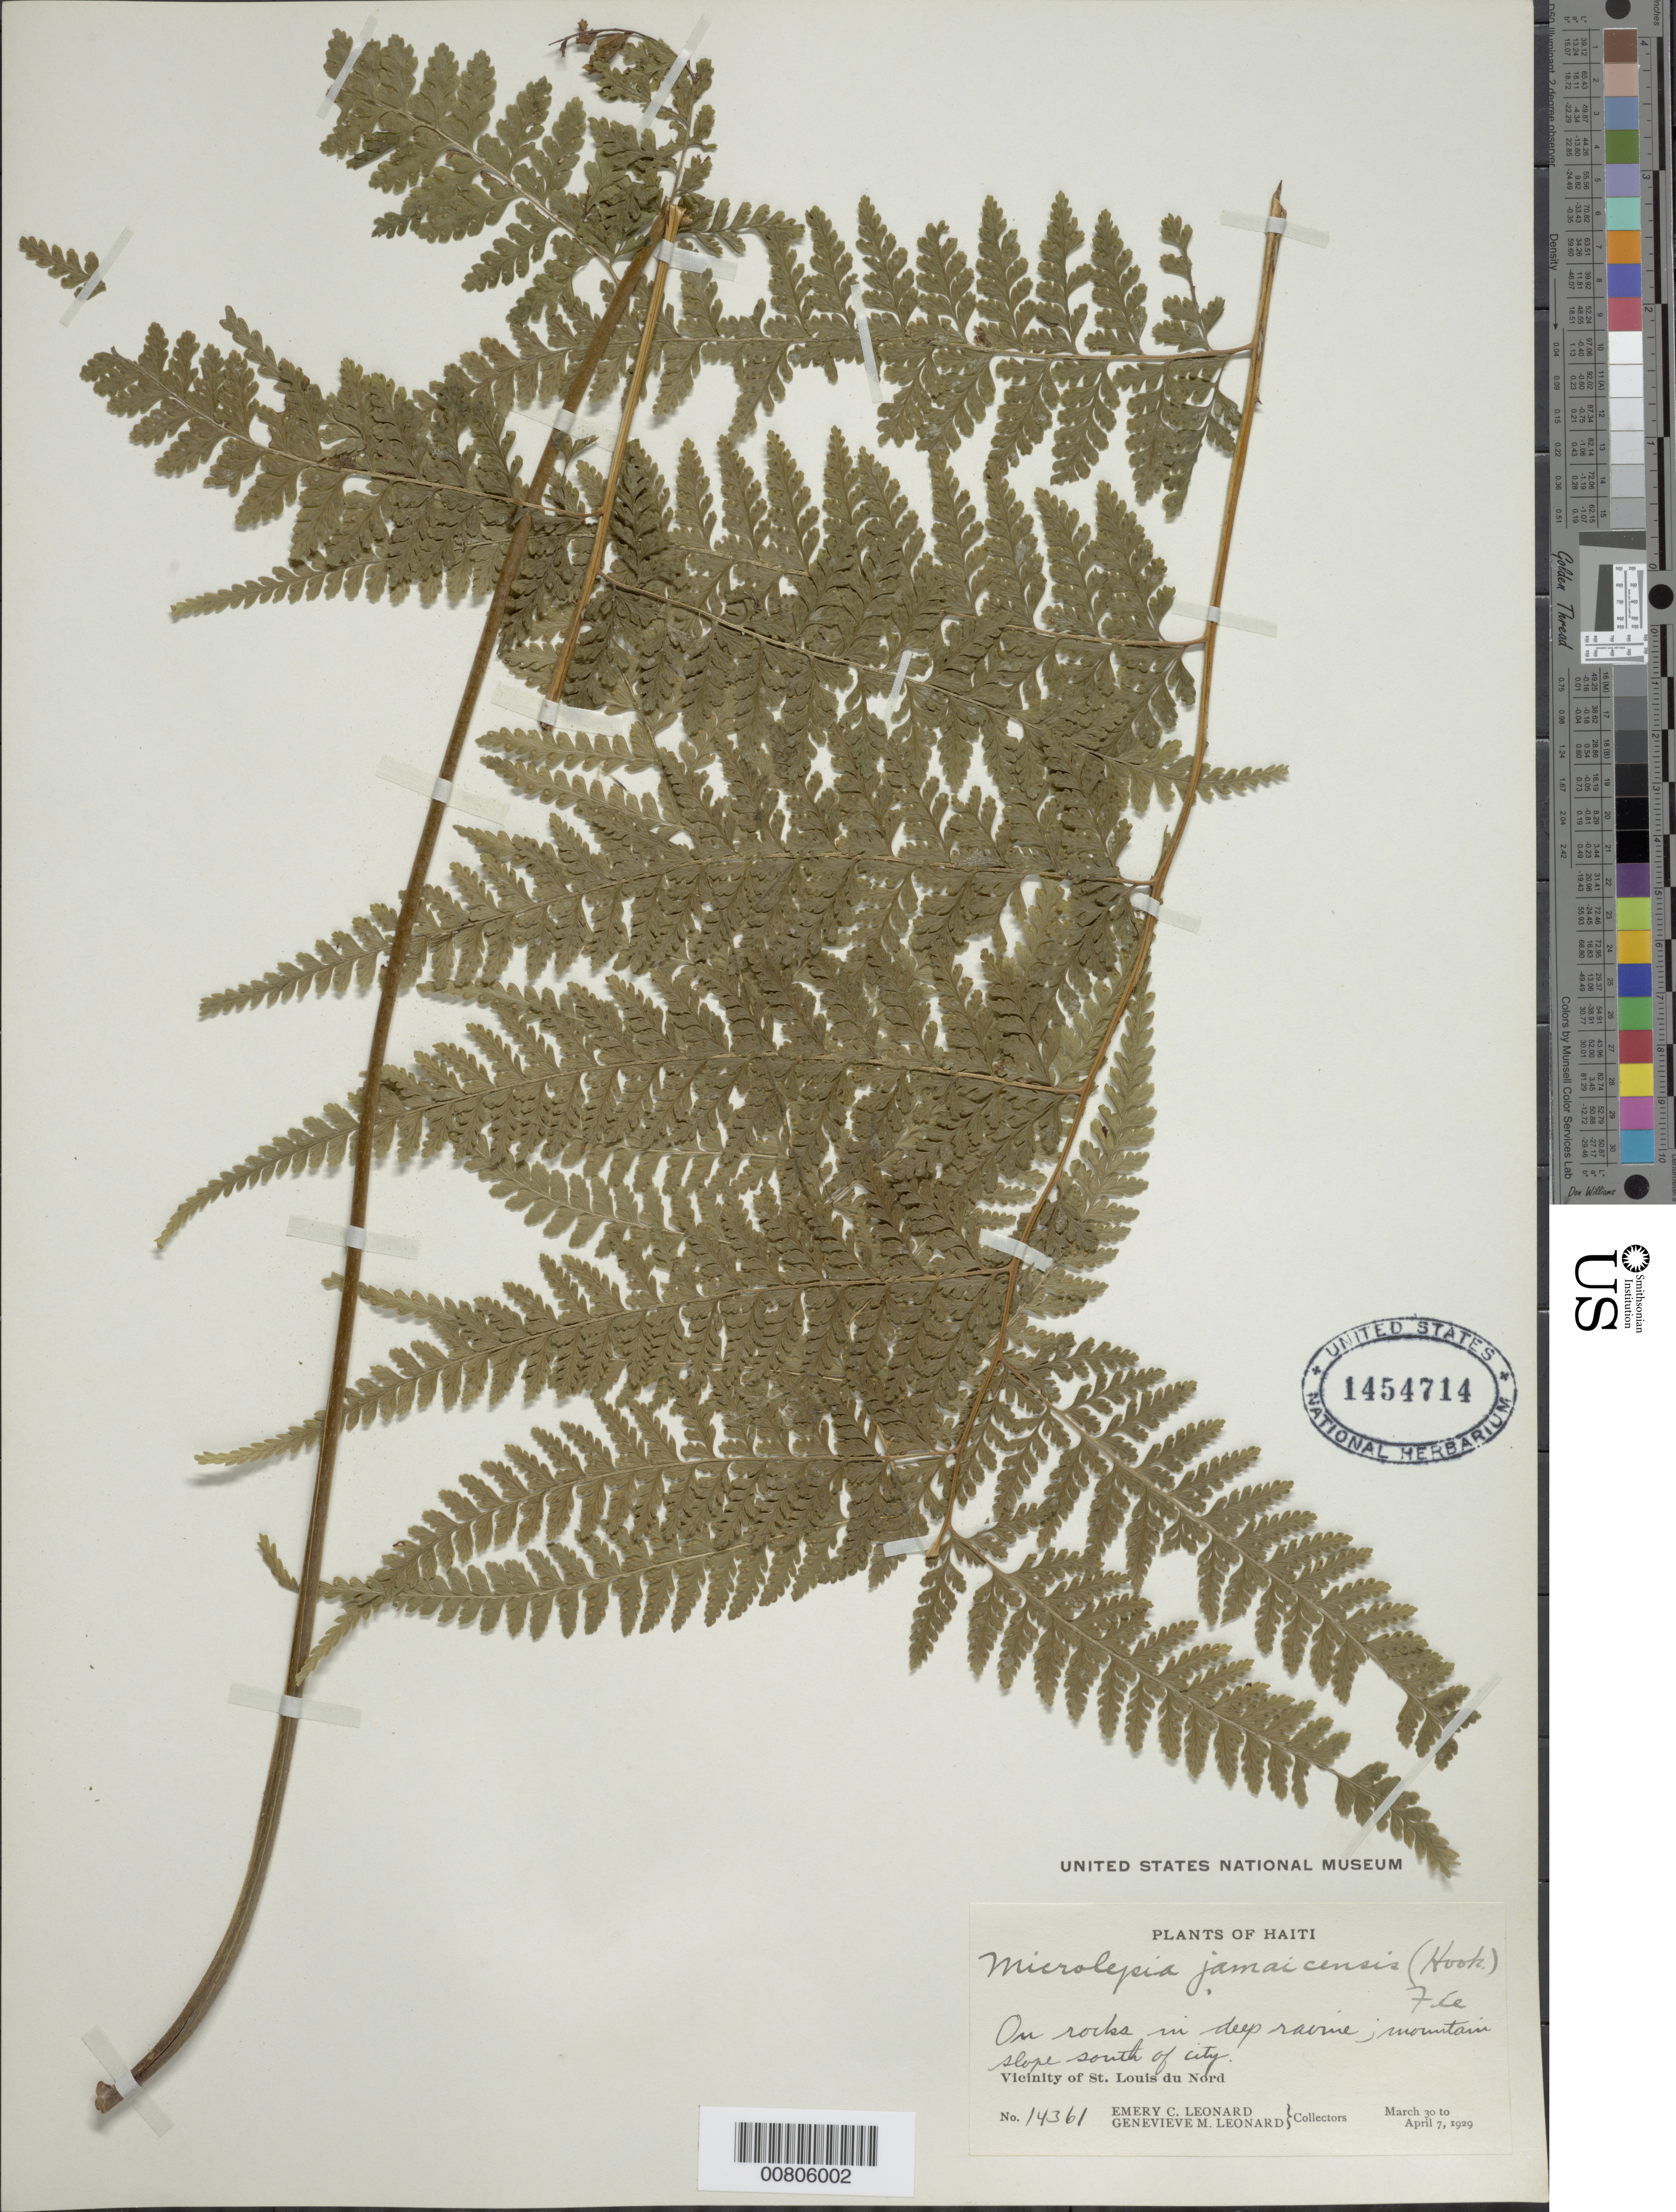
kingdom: Plantae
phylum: Tracheophyta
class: Polypodiopsida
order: Polypodiales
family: Dennstaedtiaceae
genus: Microlepia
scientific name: Microlepia jamaicensis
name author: (Hook.) Fée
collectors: E. C. Leonard & G. M. Leonard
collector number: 14361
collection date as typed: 30 Mar 1929 to 07 Apr 1929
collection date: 1929-03-30/1929-04-07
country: Haiti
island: Hispaniola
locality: St. Louis du Nord, S of town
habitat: On rocks in deep ravine, mountain slope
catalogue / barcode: US 1454714